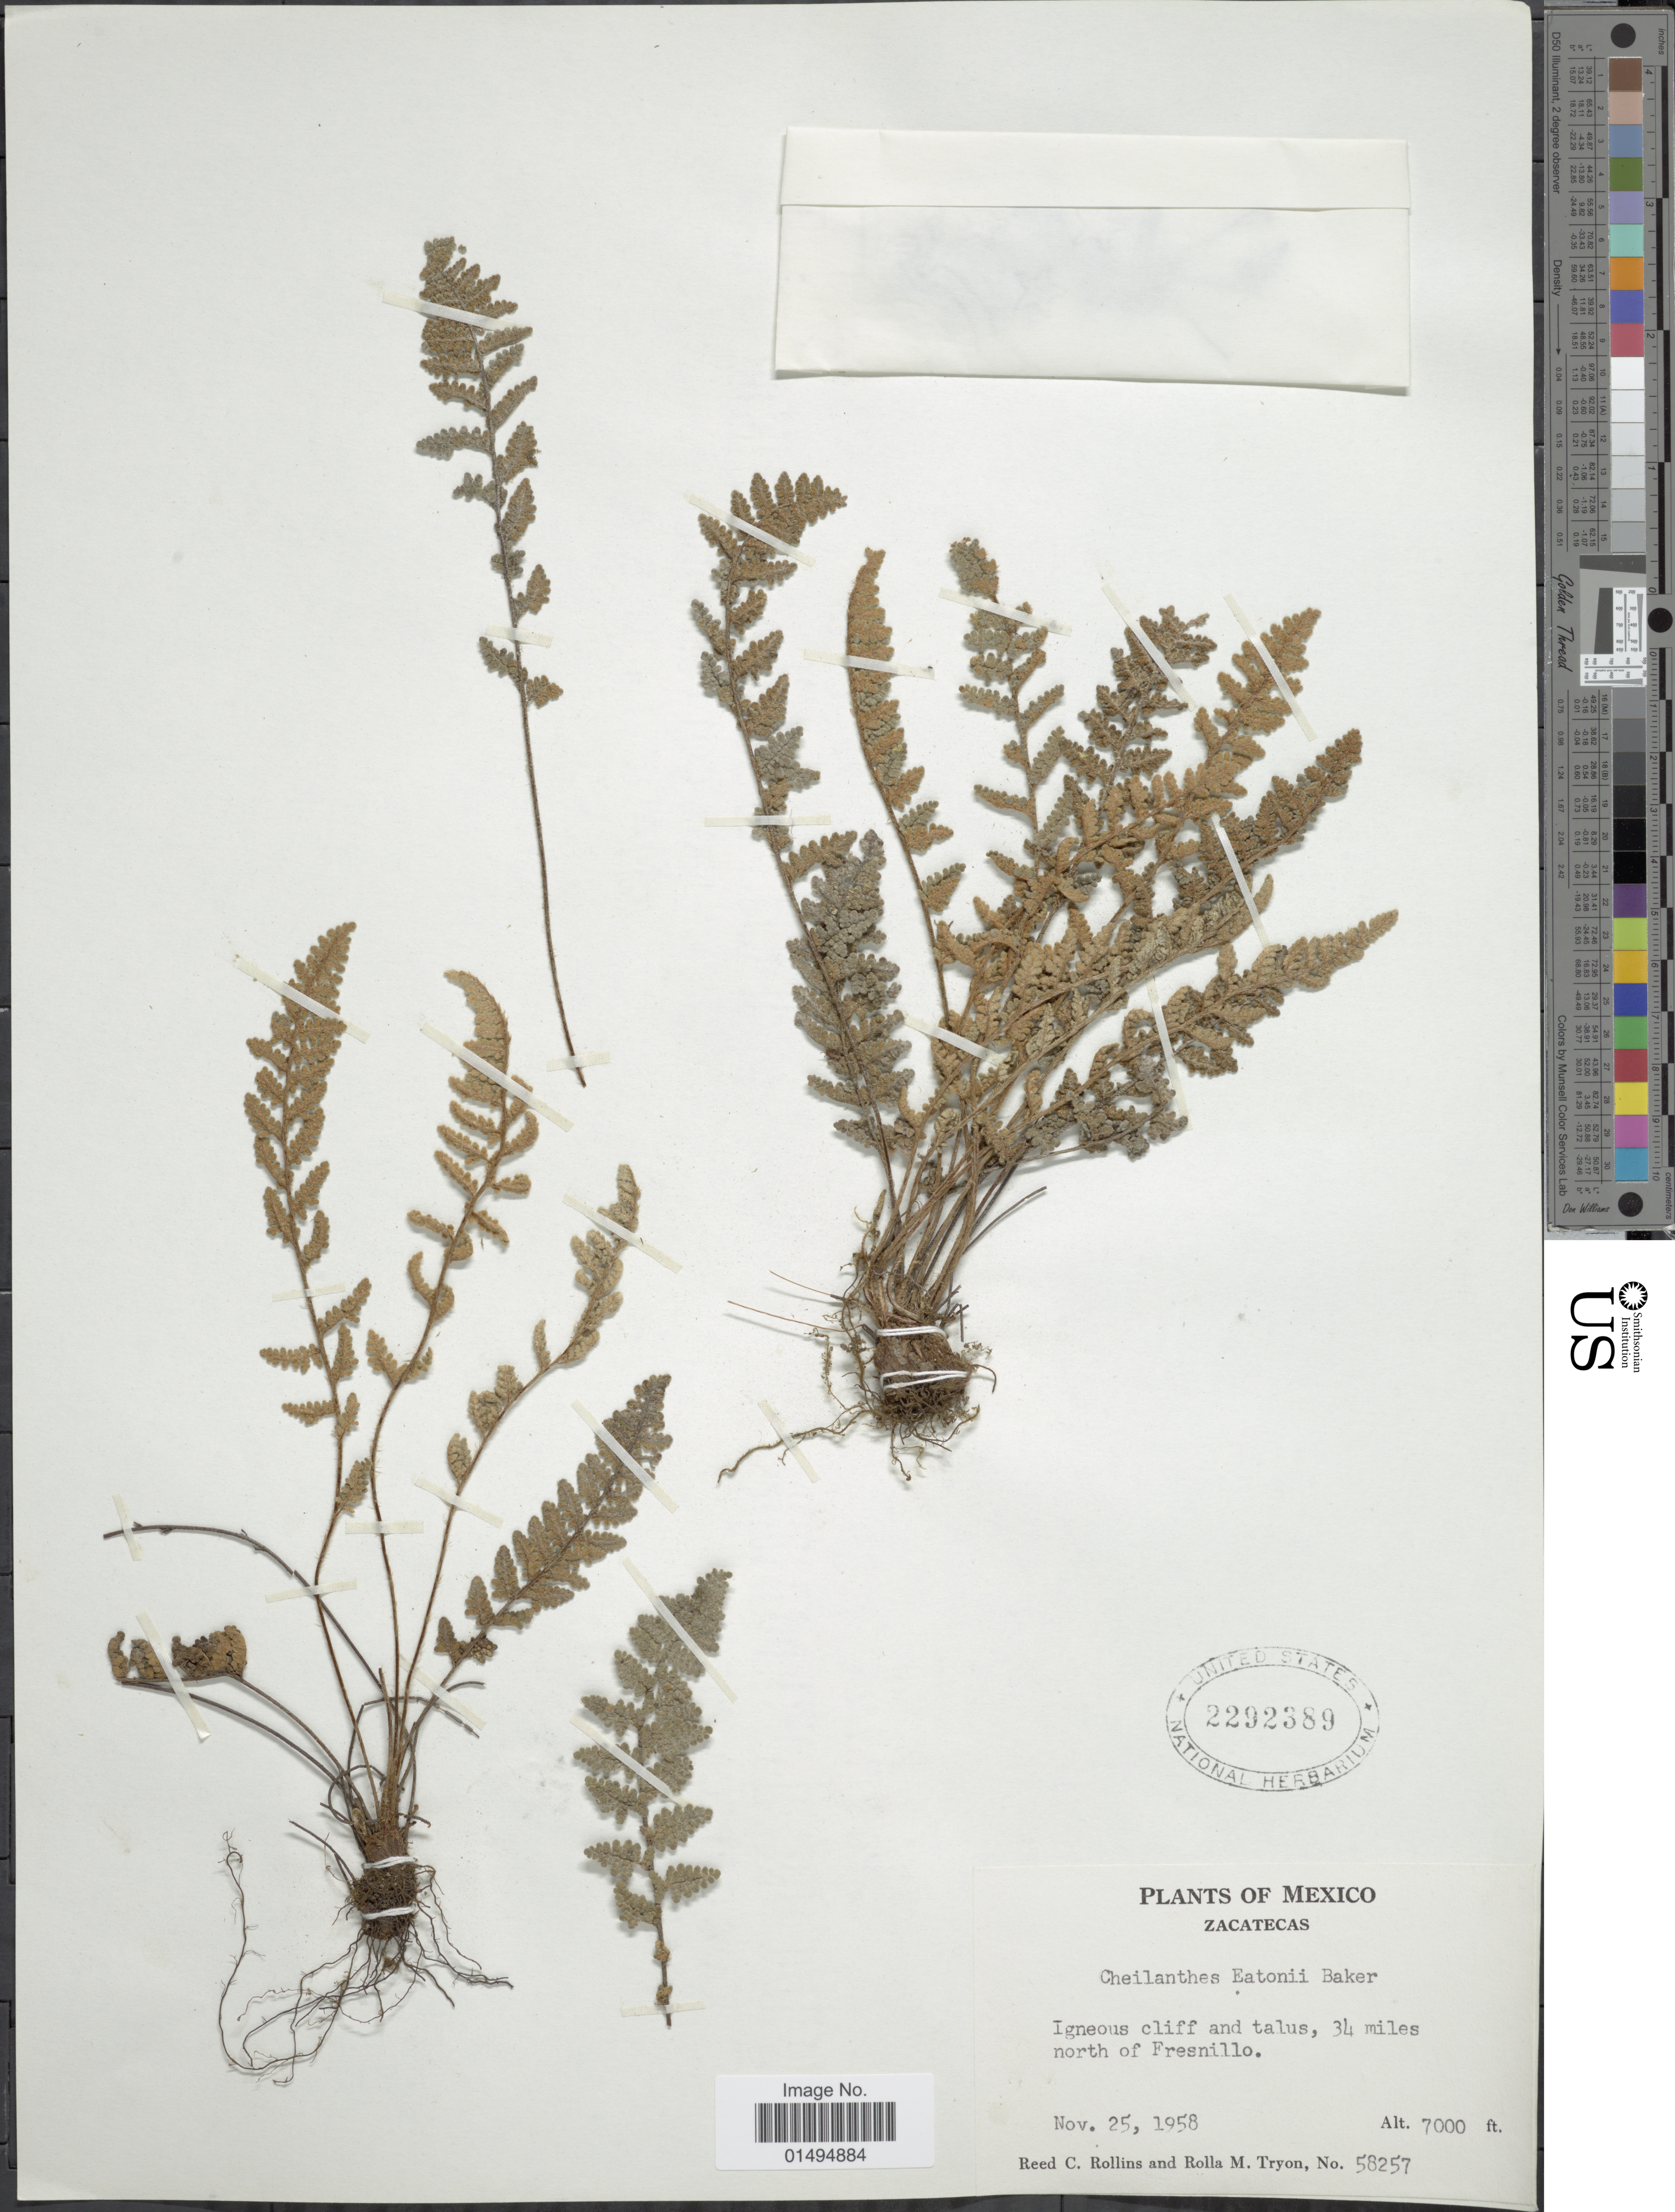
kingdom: Plantae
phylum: Tracheophyta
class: Polypodiopsida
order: Polypodiales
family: Pteridaceae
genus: Myriopteris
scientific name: Myriopteris rufa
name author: Fée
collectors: R. C. Rollins & R. M. Tryon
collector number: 58257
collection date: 1958-11-25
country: Mexico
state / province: Zacatecas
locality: Igneous cliff and talus, 34 miles north Fresnillo, Zacatecas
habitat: igneous cliff and talus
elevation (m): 2134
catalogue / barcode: US 2292389